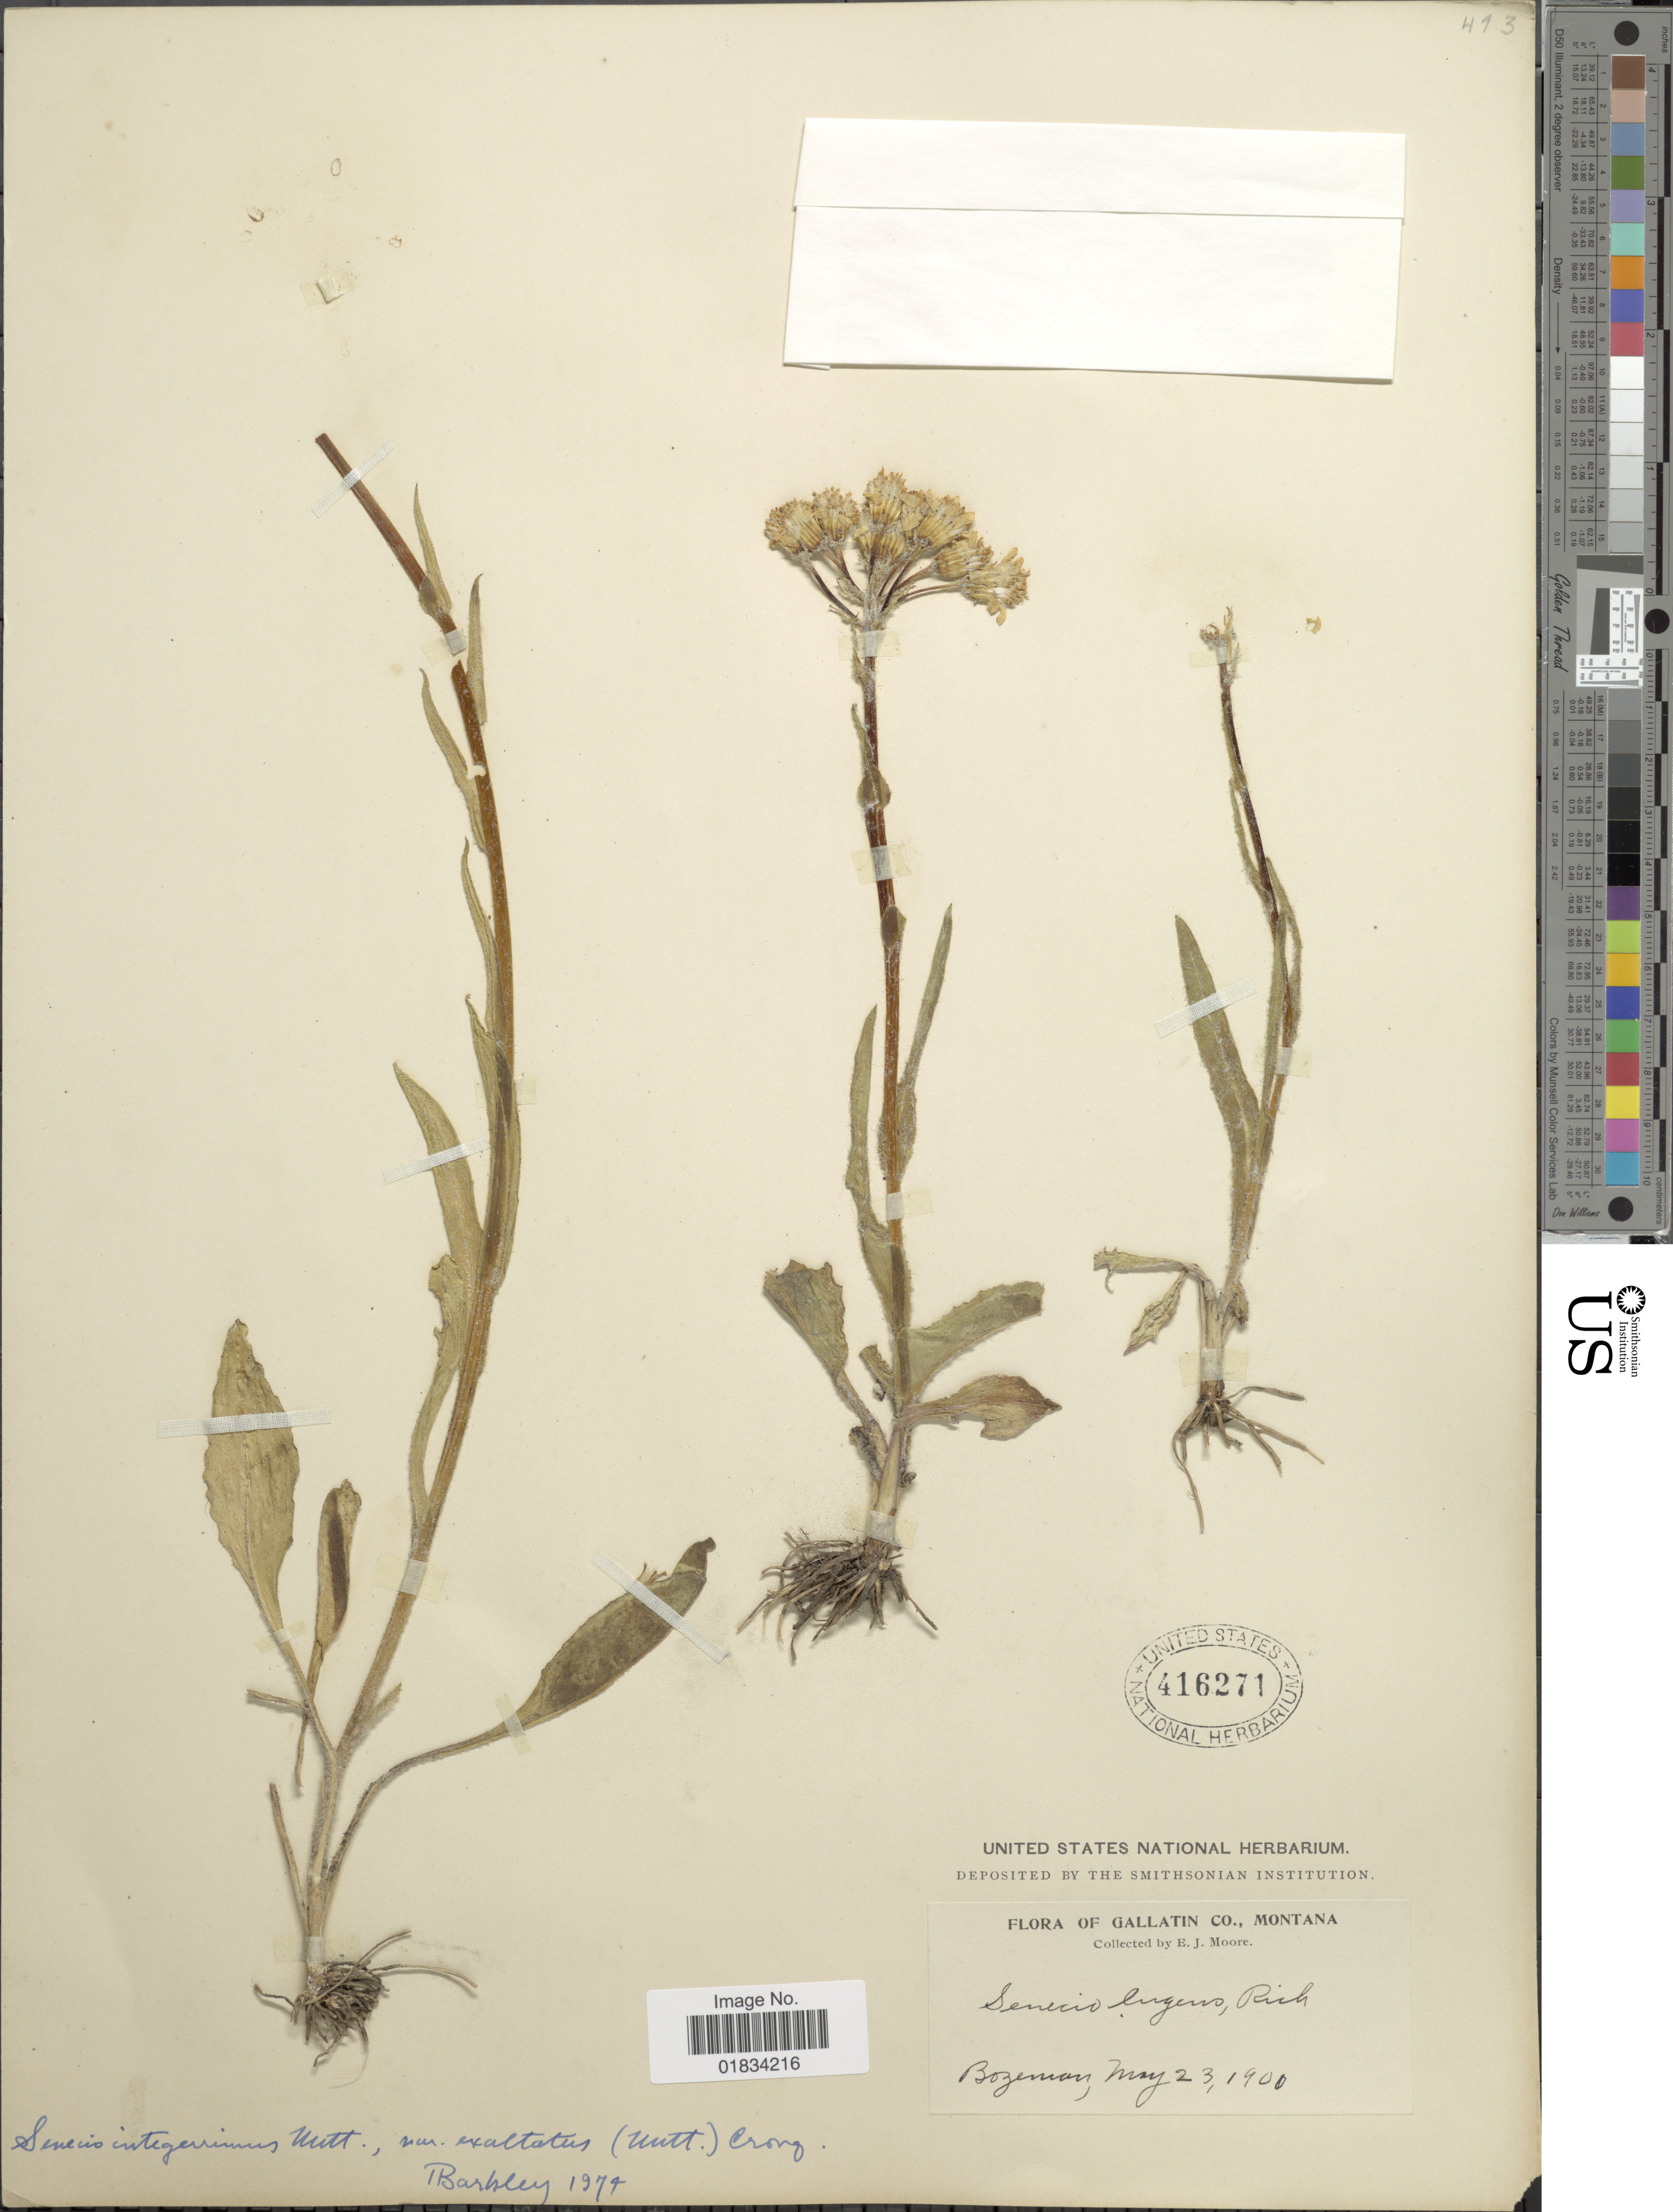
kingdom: Plantae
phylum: Tracheophyta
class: Magnoliopsida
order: Asterales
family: Asteraceae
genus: Senecio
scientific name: Senecio integerrimus var. exaltatus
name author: (Nutt.) Cronq.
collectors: E. Moore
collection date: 1900-05-23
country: United States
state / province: Montana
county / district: Gallatin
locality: Bozeman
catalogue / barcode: US 416271